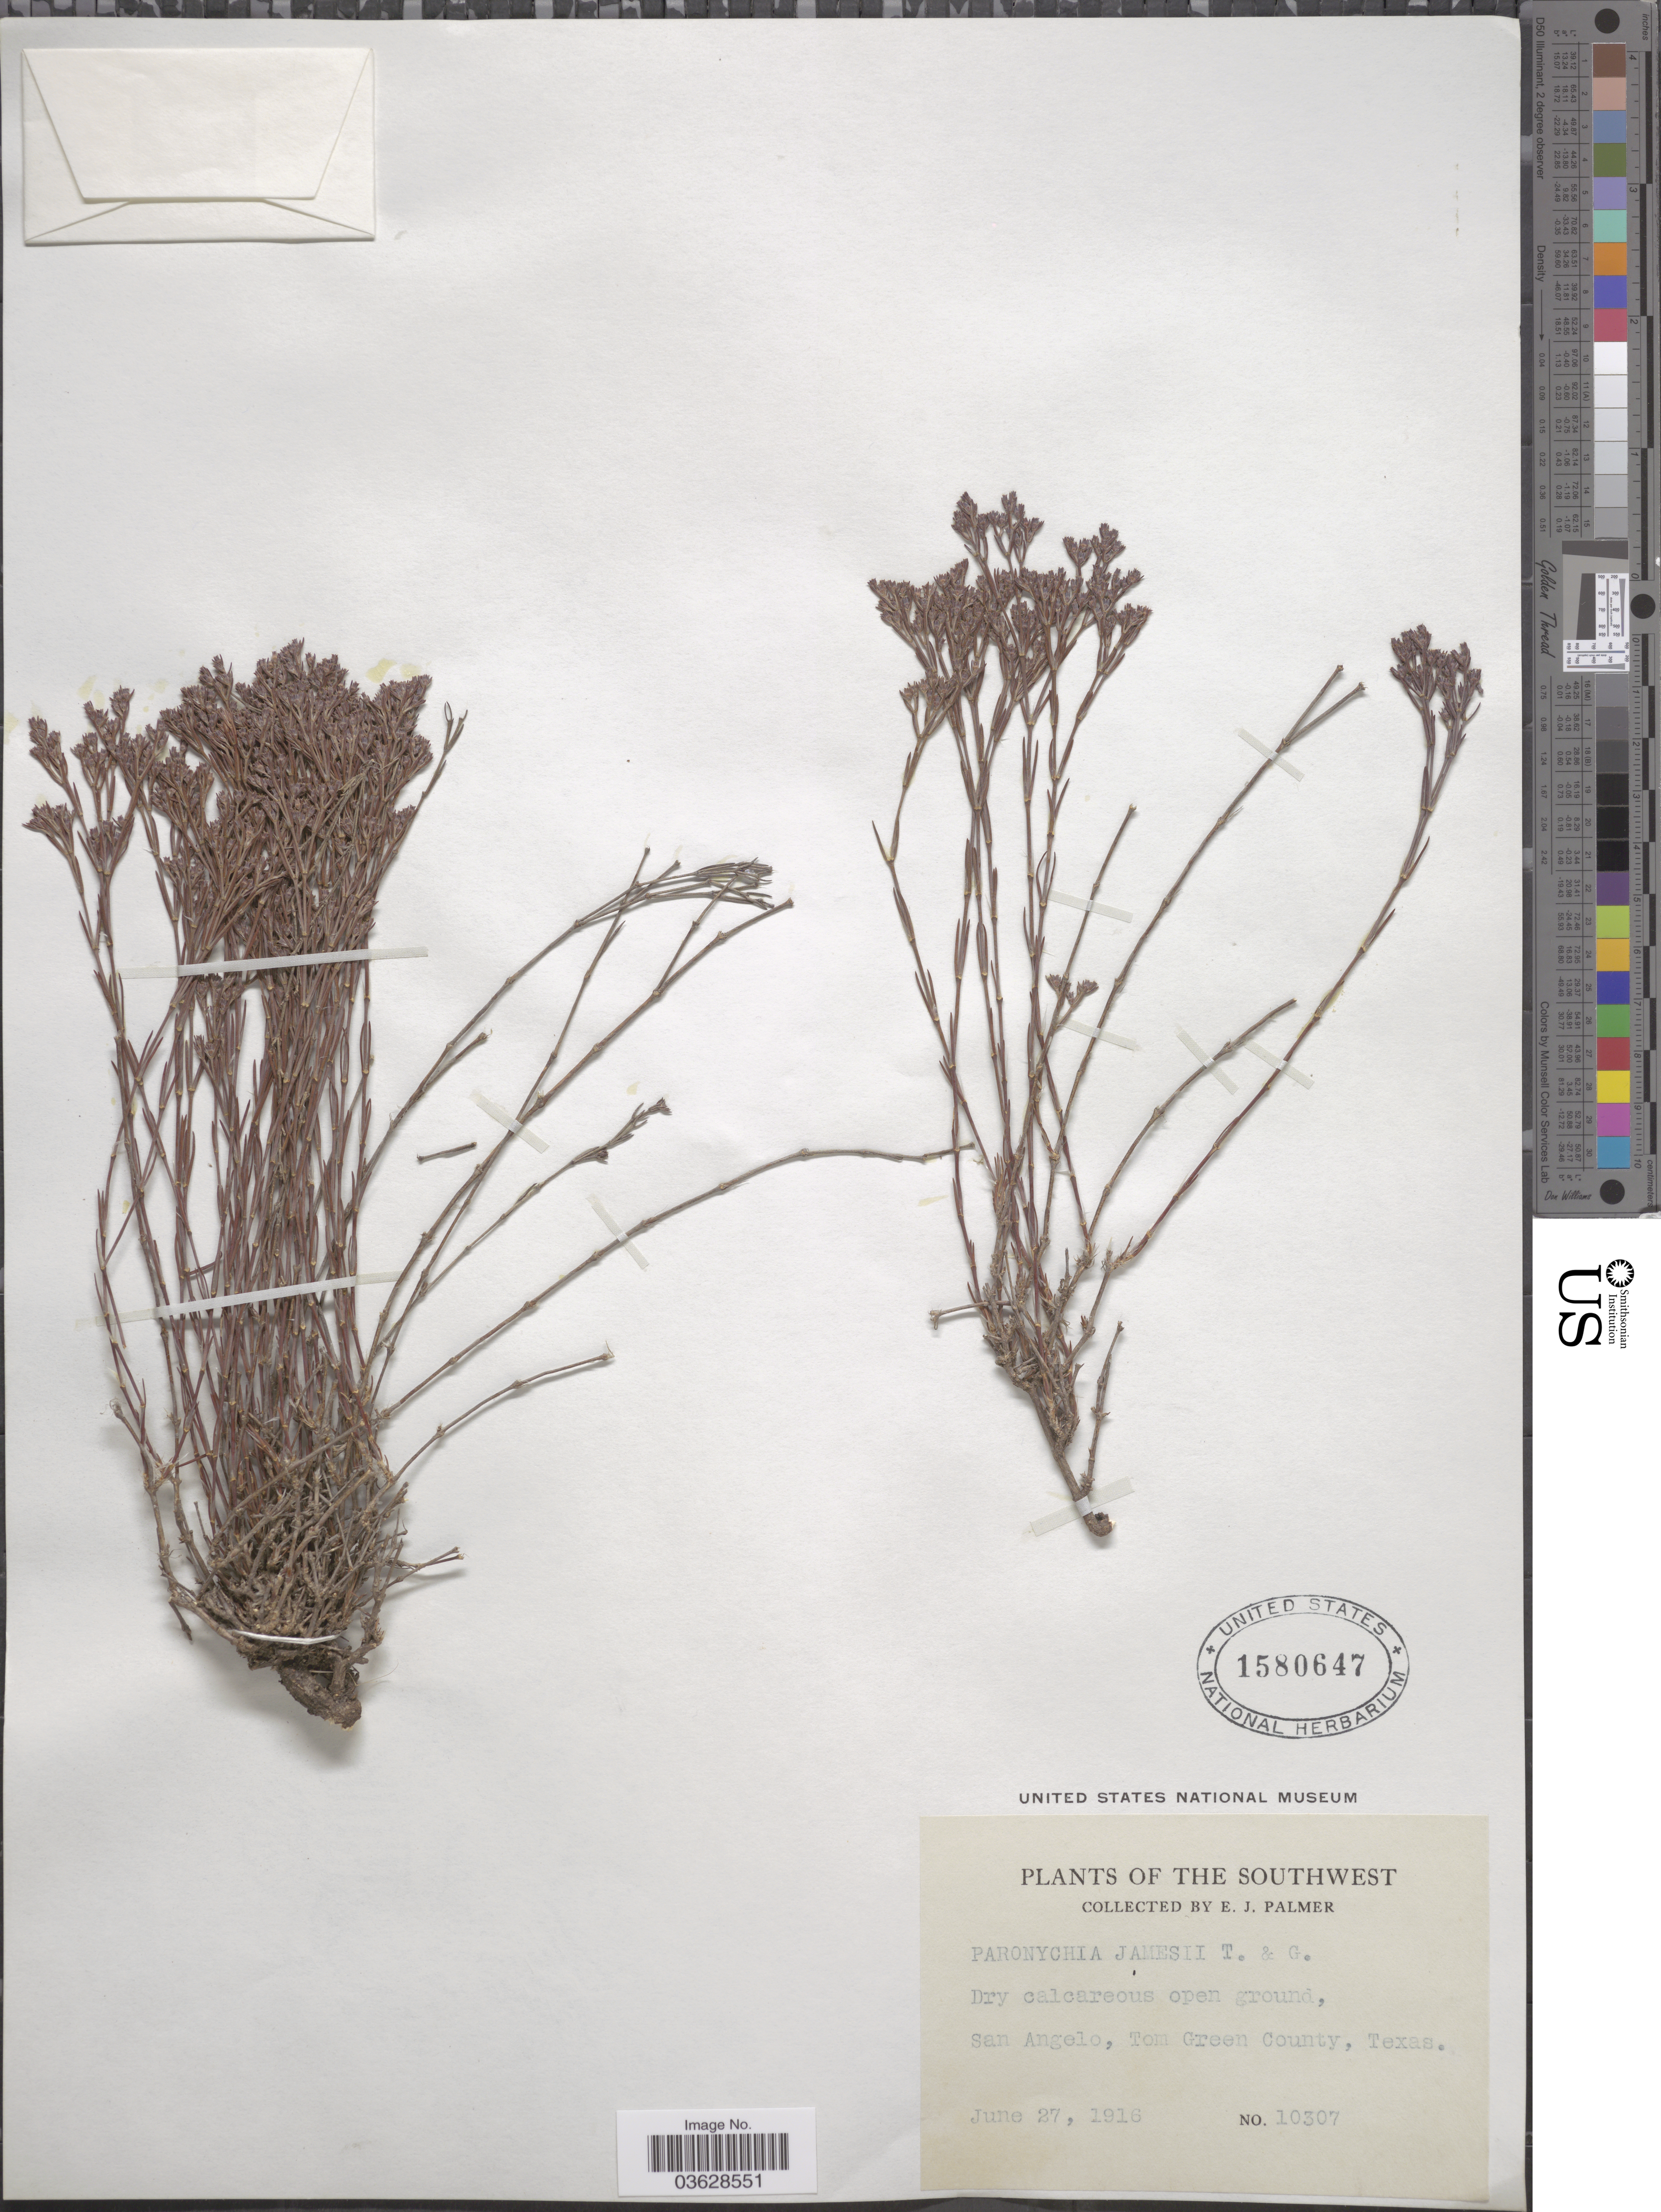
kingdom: Plantae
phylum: Tracheophyta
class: Magnoliopsida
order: Caryophyllales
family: Caryophyllaceae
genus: Paronychia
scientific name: Paronychia jamesii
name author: Torr. & A. Gray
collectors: E. J. Palmer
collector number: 10307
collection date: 1916-06-27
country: United States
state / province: Texas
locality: The Southwest. San Angelo, Tom Green County.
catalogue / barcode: US 1580647